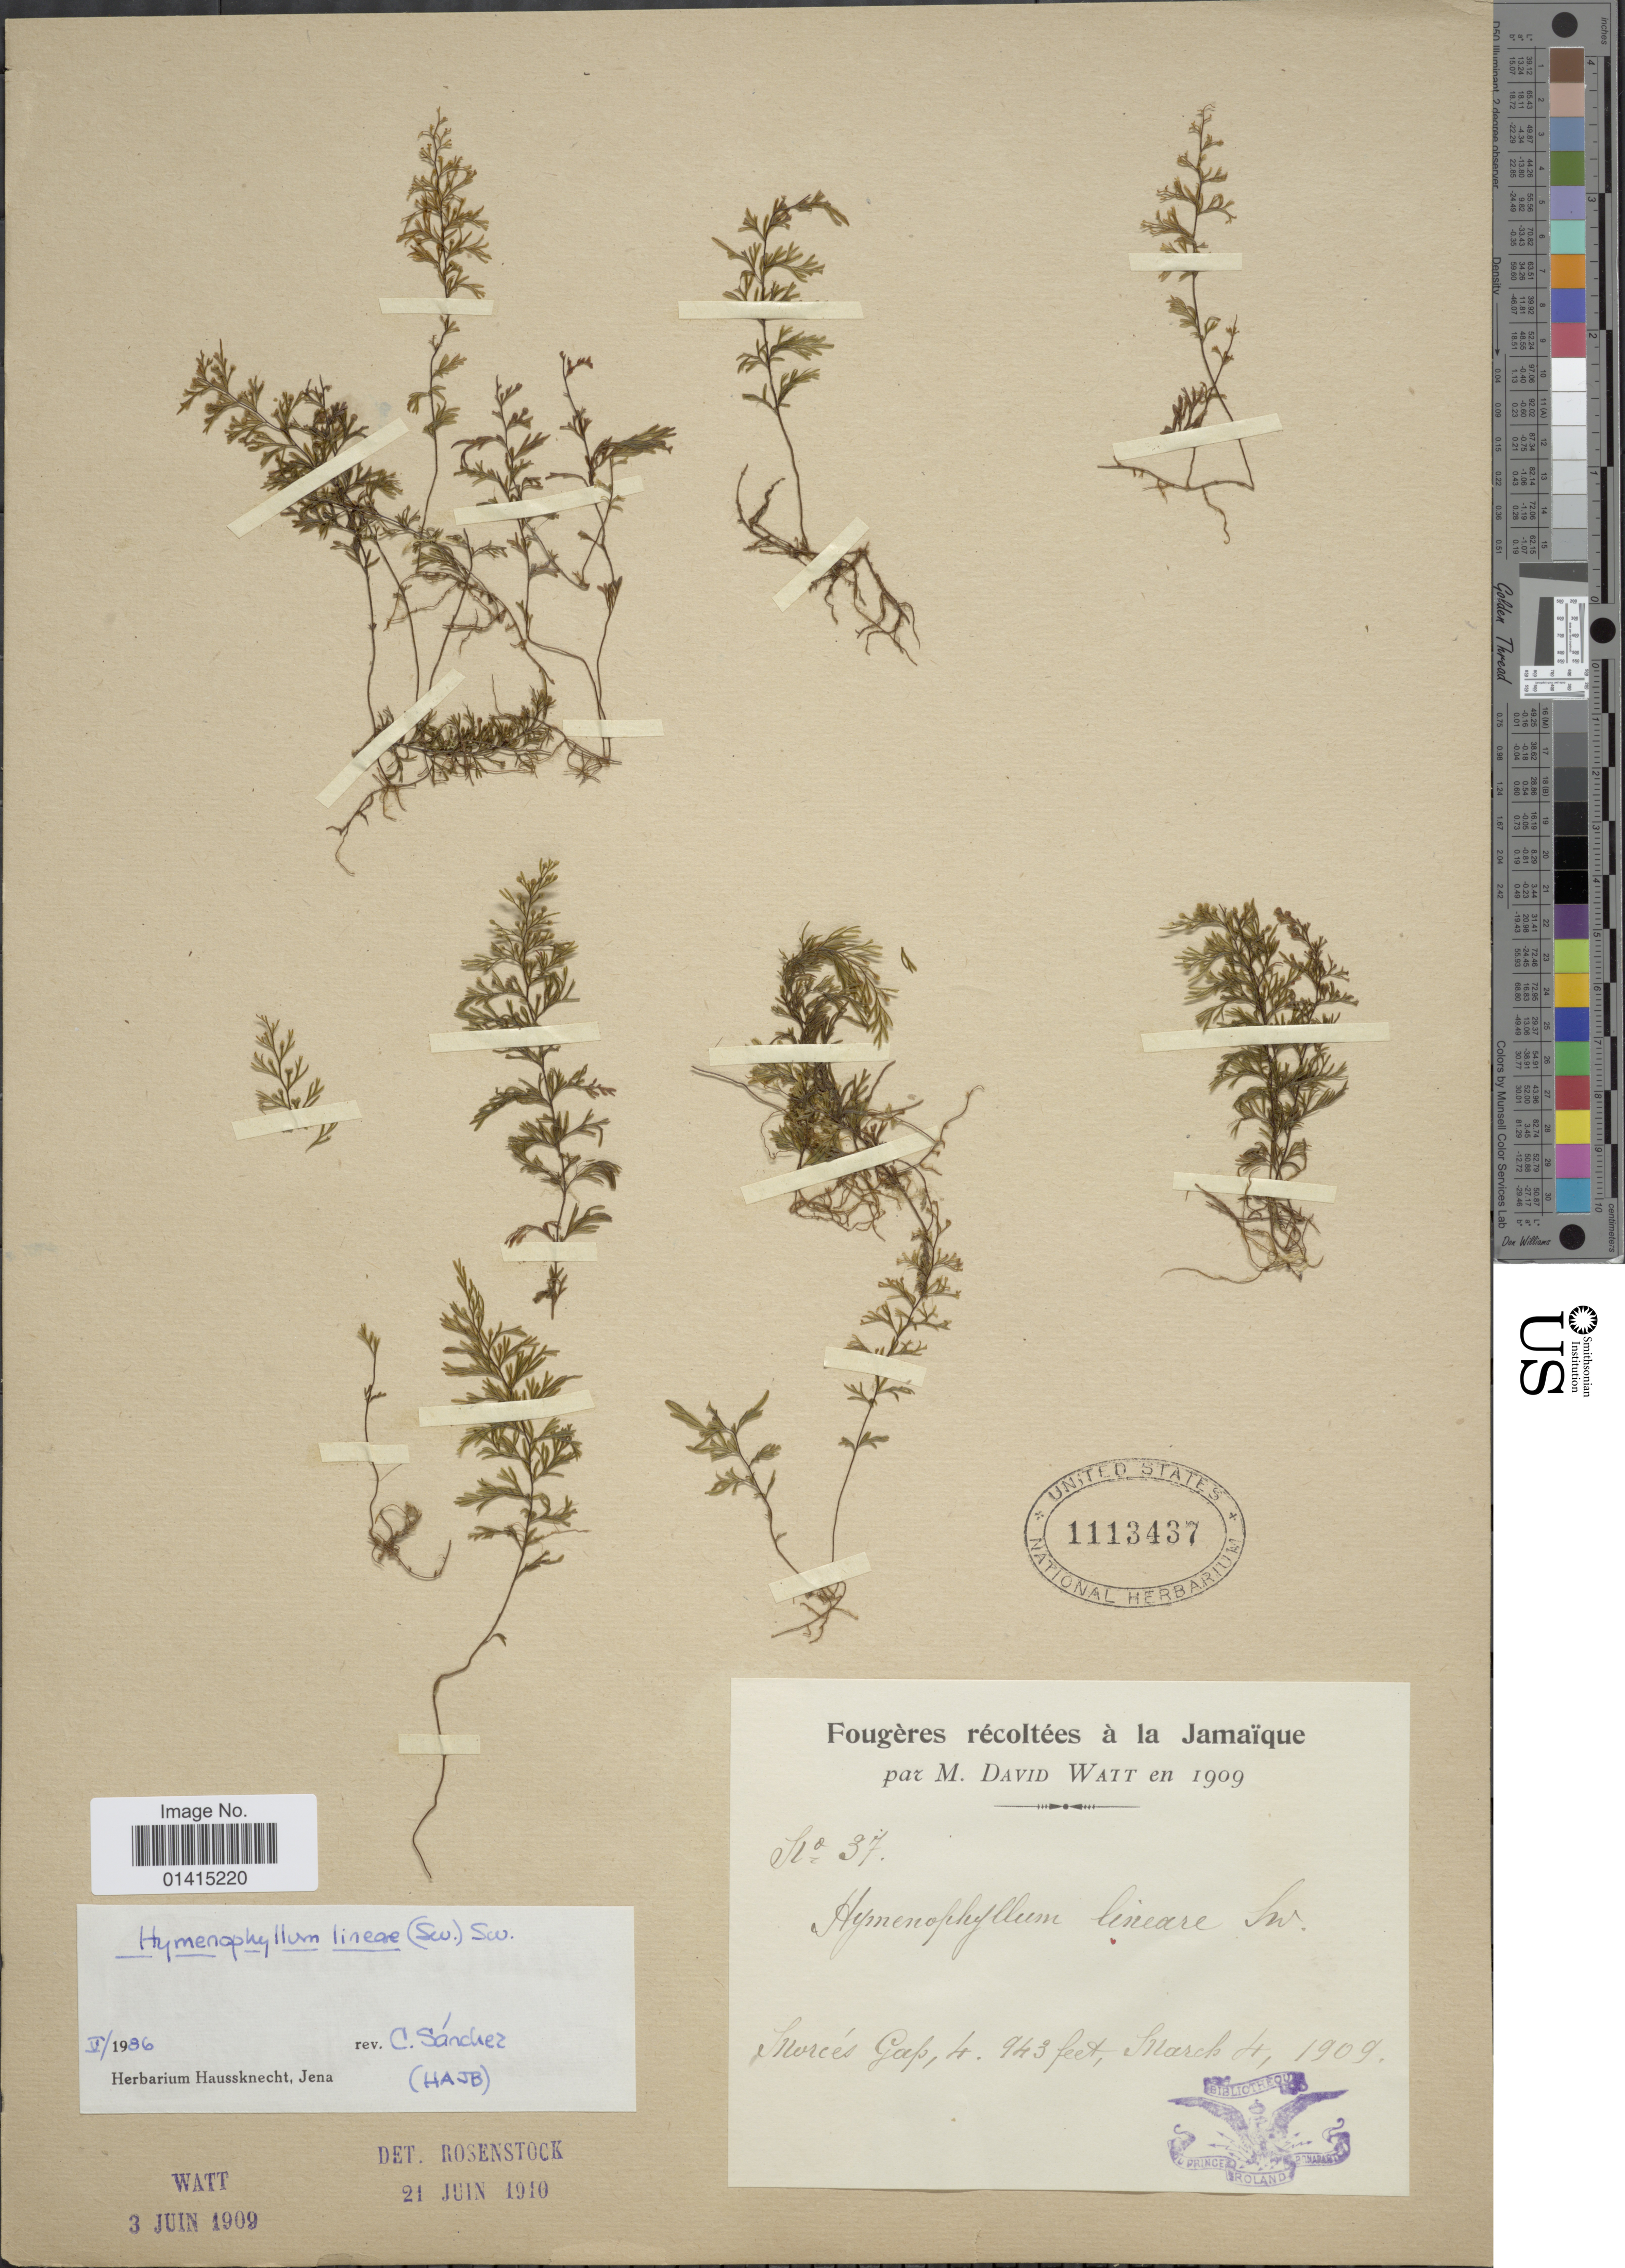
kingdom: Plantae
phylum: Tracheophyta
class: Polypodiopsida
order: Hymenophyllales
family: Hymenophyllaceae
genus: Hymenophyllum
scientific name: Hymenophyllum lineare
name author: (Sw.) Sw.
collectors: M. Watt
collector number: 37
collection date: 1909-03-04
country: Jamaica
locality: Morce's Gap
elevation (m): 1507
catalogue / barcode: US 1113437